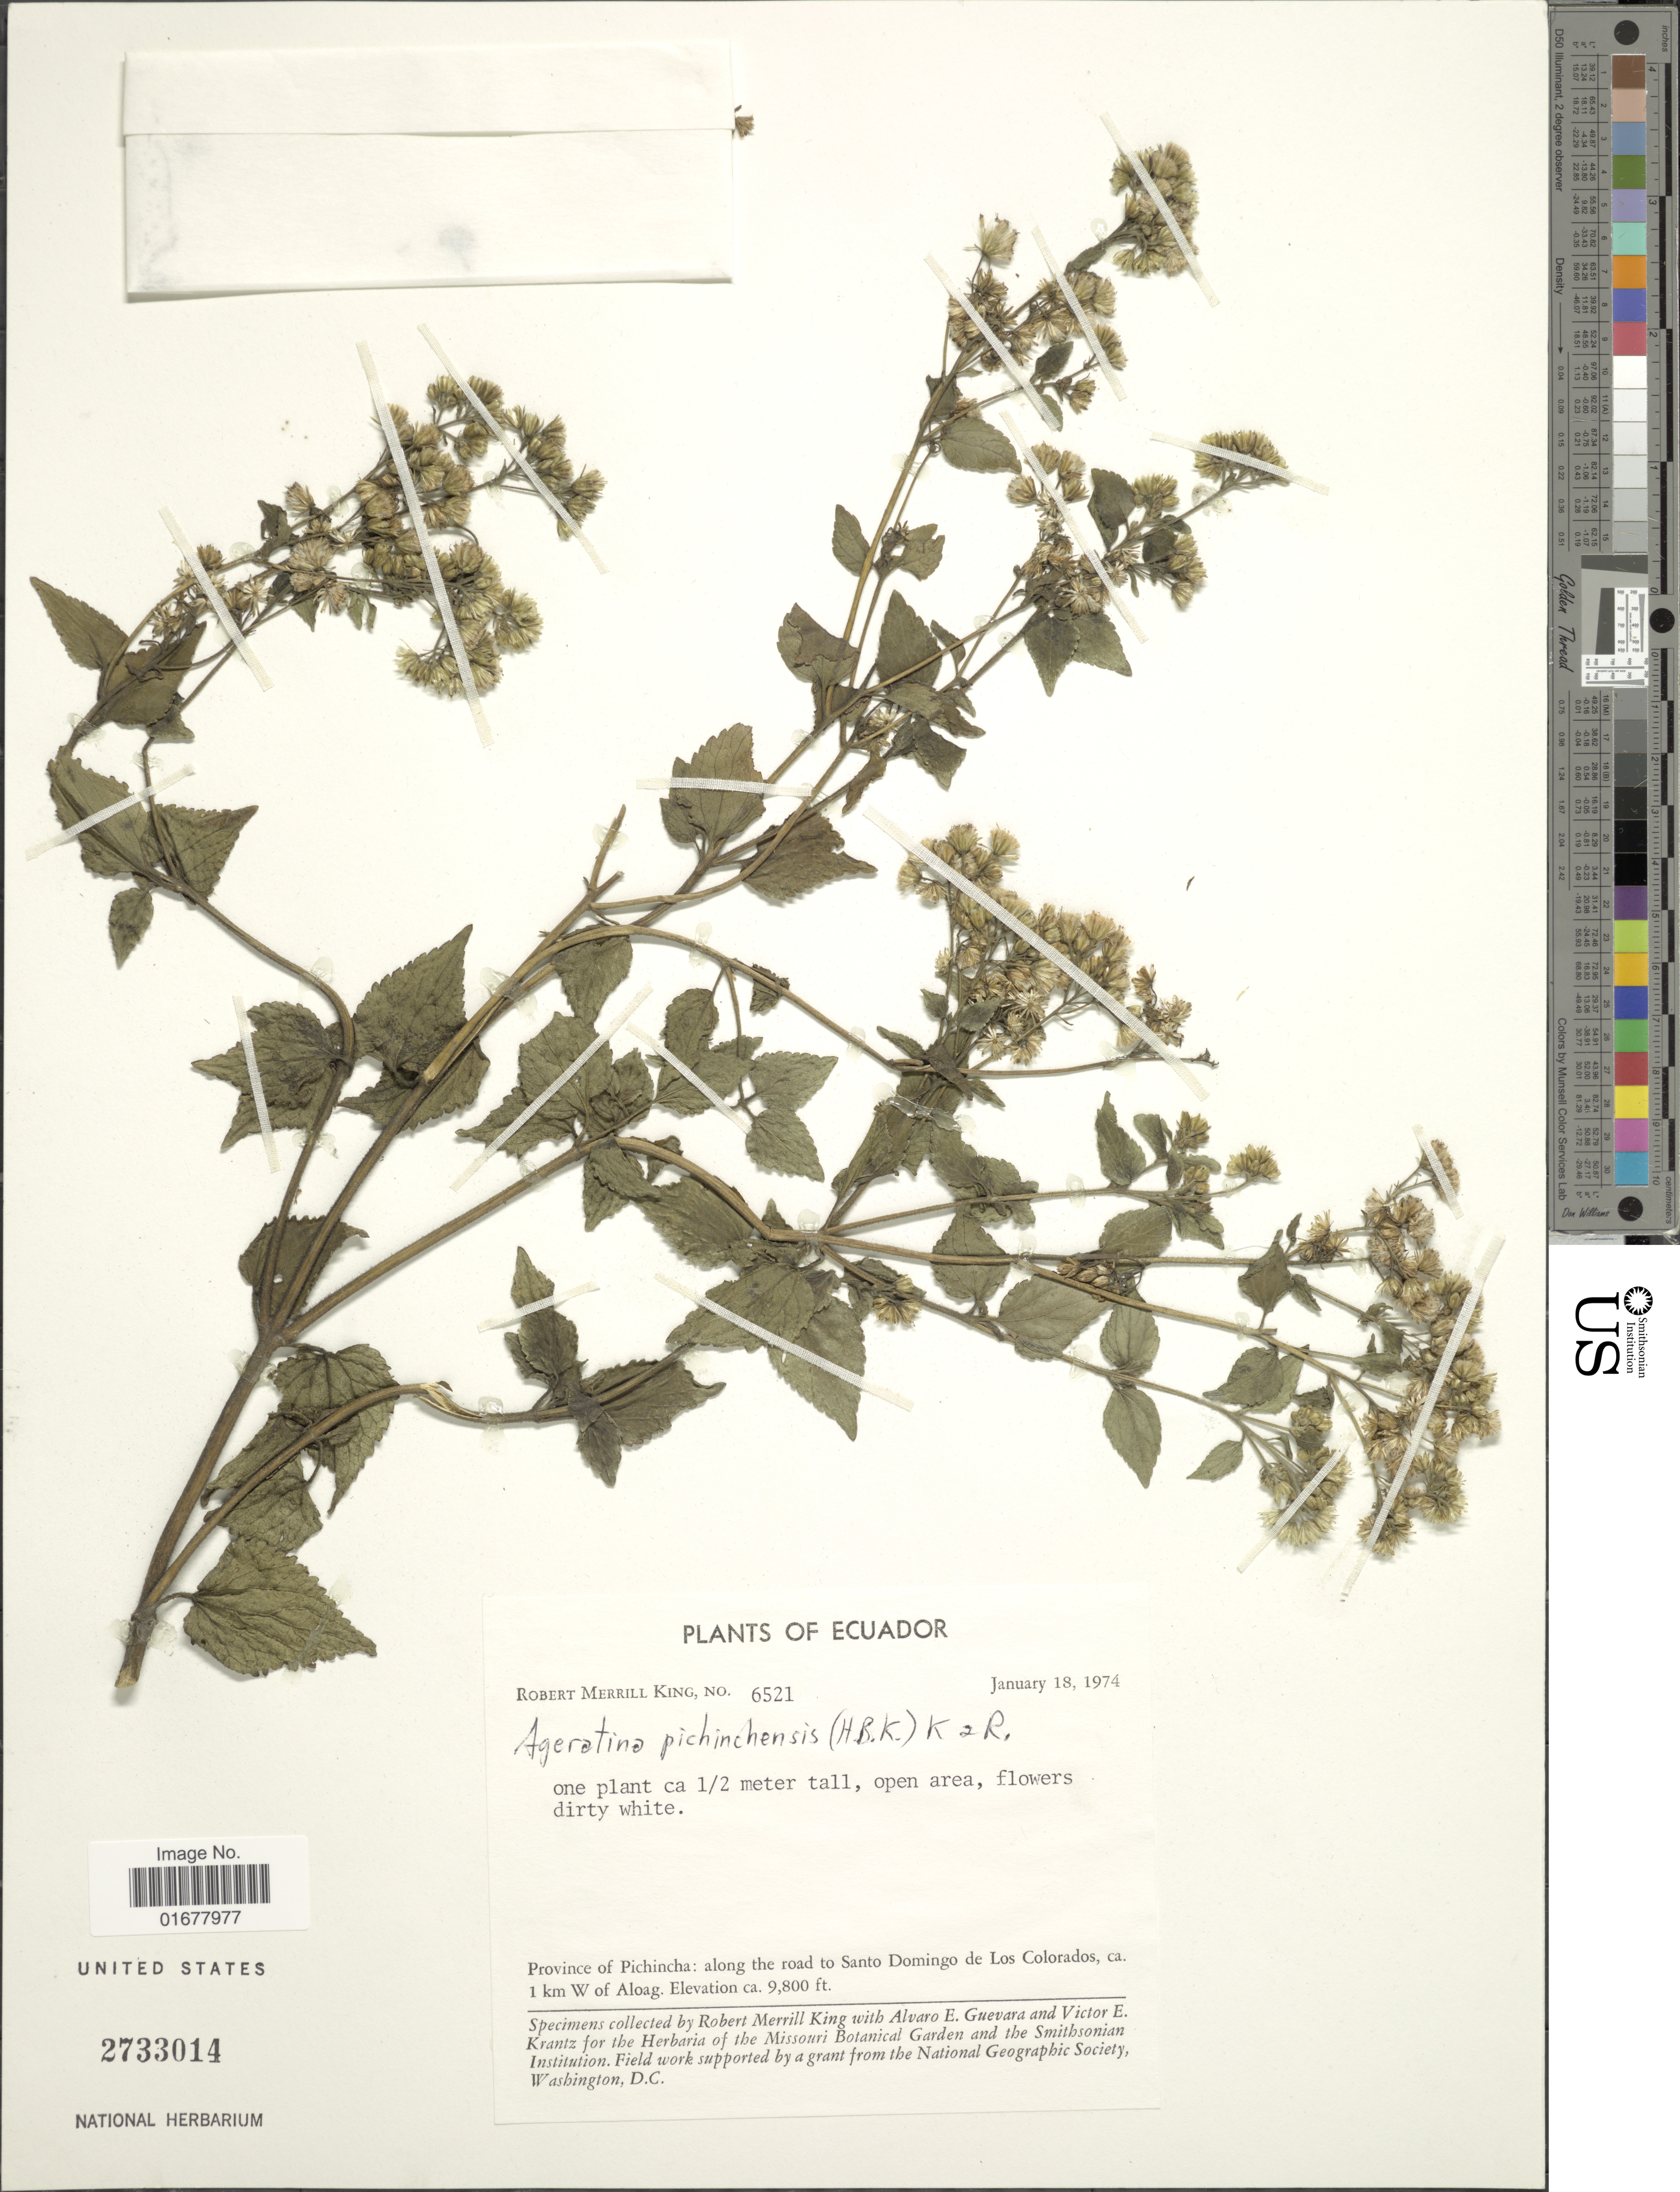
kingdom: Plantae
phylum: Tracheophyta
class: Magnoliopsida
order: Asterales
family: Asteraceae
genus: Ageratina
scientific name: Ageratina pichinchensis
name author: (Kunth) R.M. King & H. Rob.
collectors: R. M. King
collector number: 6521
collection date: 1974-01-18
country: Ecuador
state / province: Pichincha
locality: Province of Pichincha: along the road to Santo Domingo de Los Colorados, 10 kms generally W of Aloag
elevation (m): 2987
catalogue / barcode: US 2733014